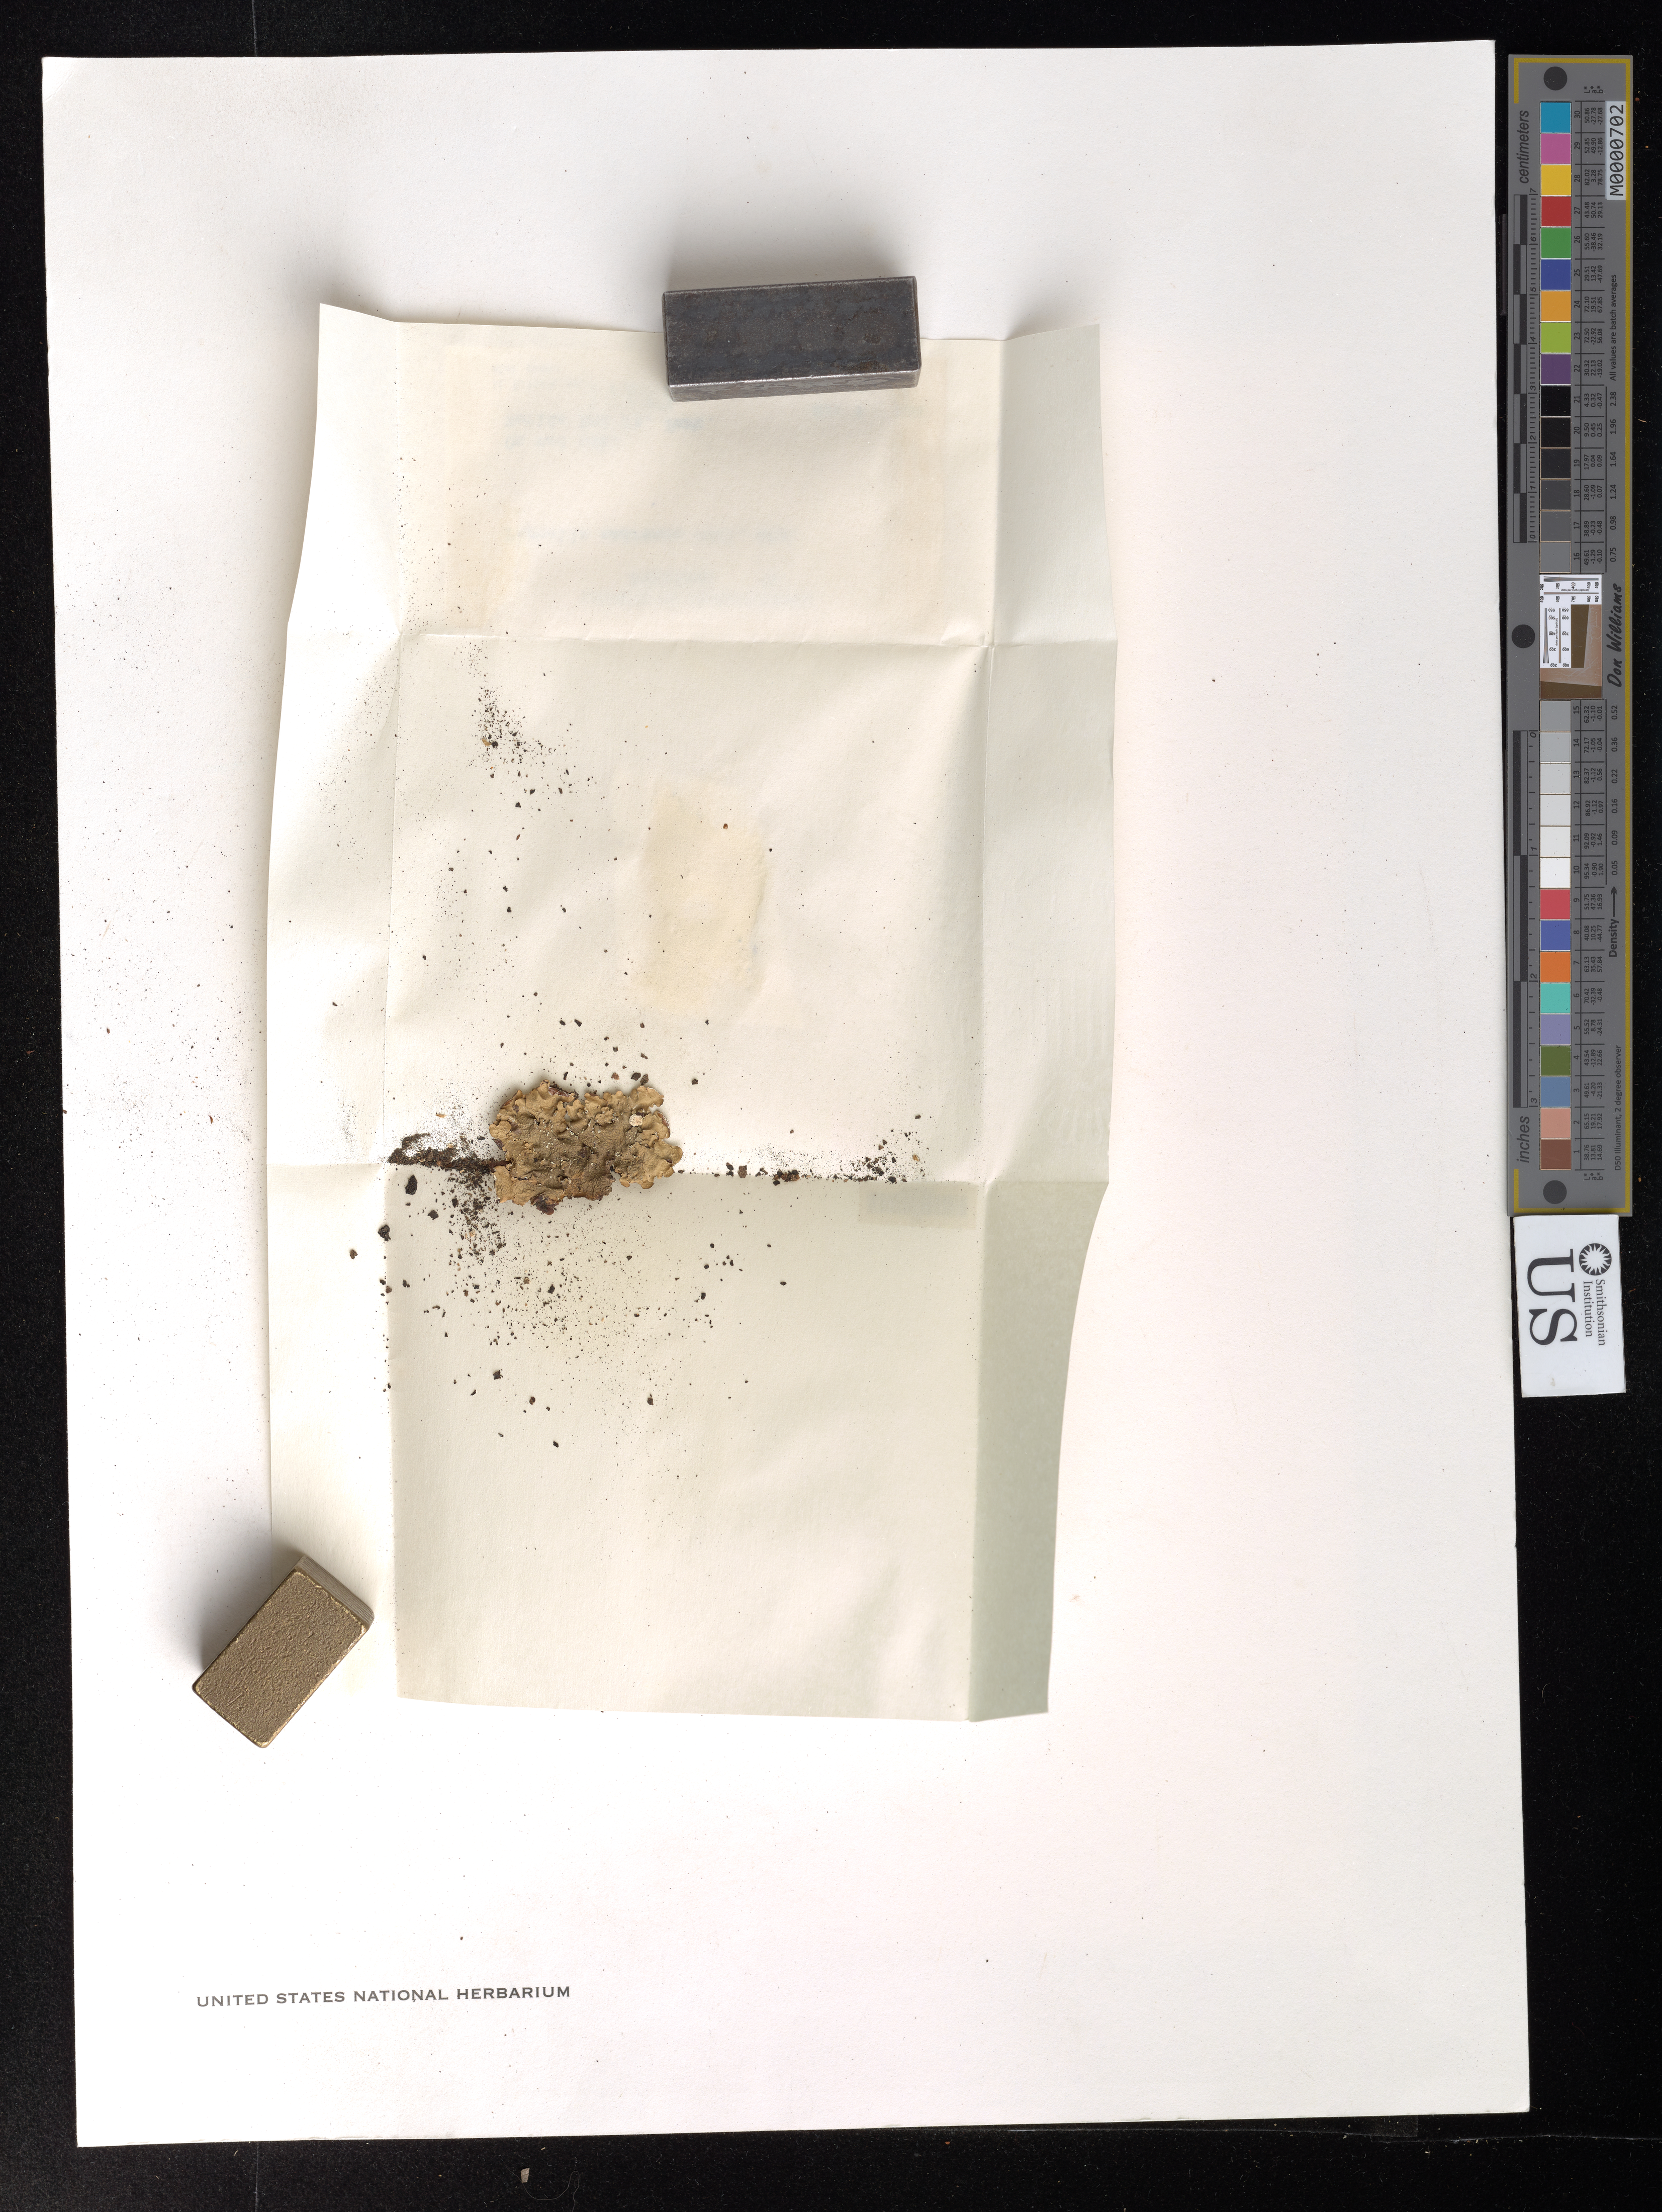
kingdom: Fungi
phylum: Ascomycota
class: Lecanoromycetes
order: Lecanorales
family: Parmeliaceae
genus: Flavopunctelia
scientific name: Flavopunctelia flaventior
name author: (Stirt.) Hale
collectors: M. Hale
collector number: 17137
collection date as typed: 09 May 1958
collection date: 1958-05-09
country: United States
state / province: Pennsylvania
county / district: Sullivan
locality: Worlds end st park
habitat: On red oak